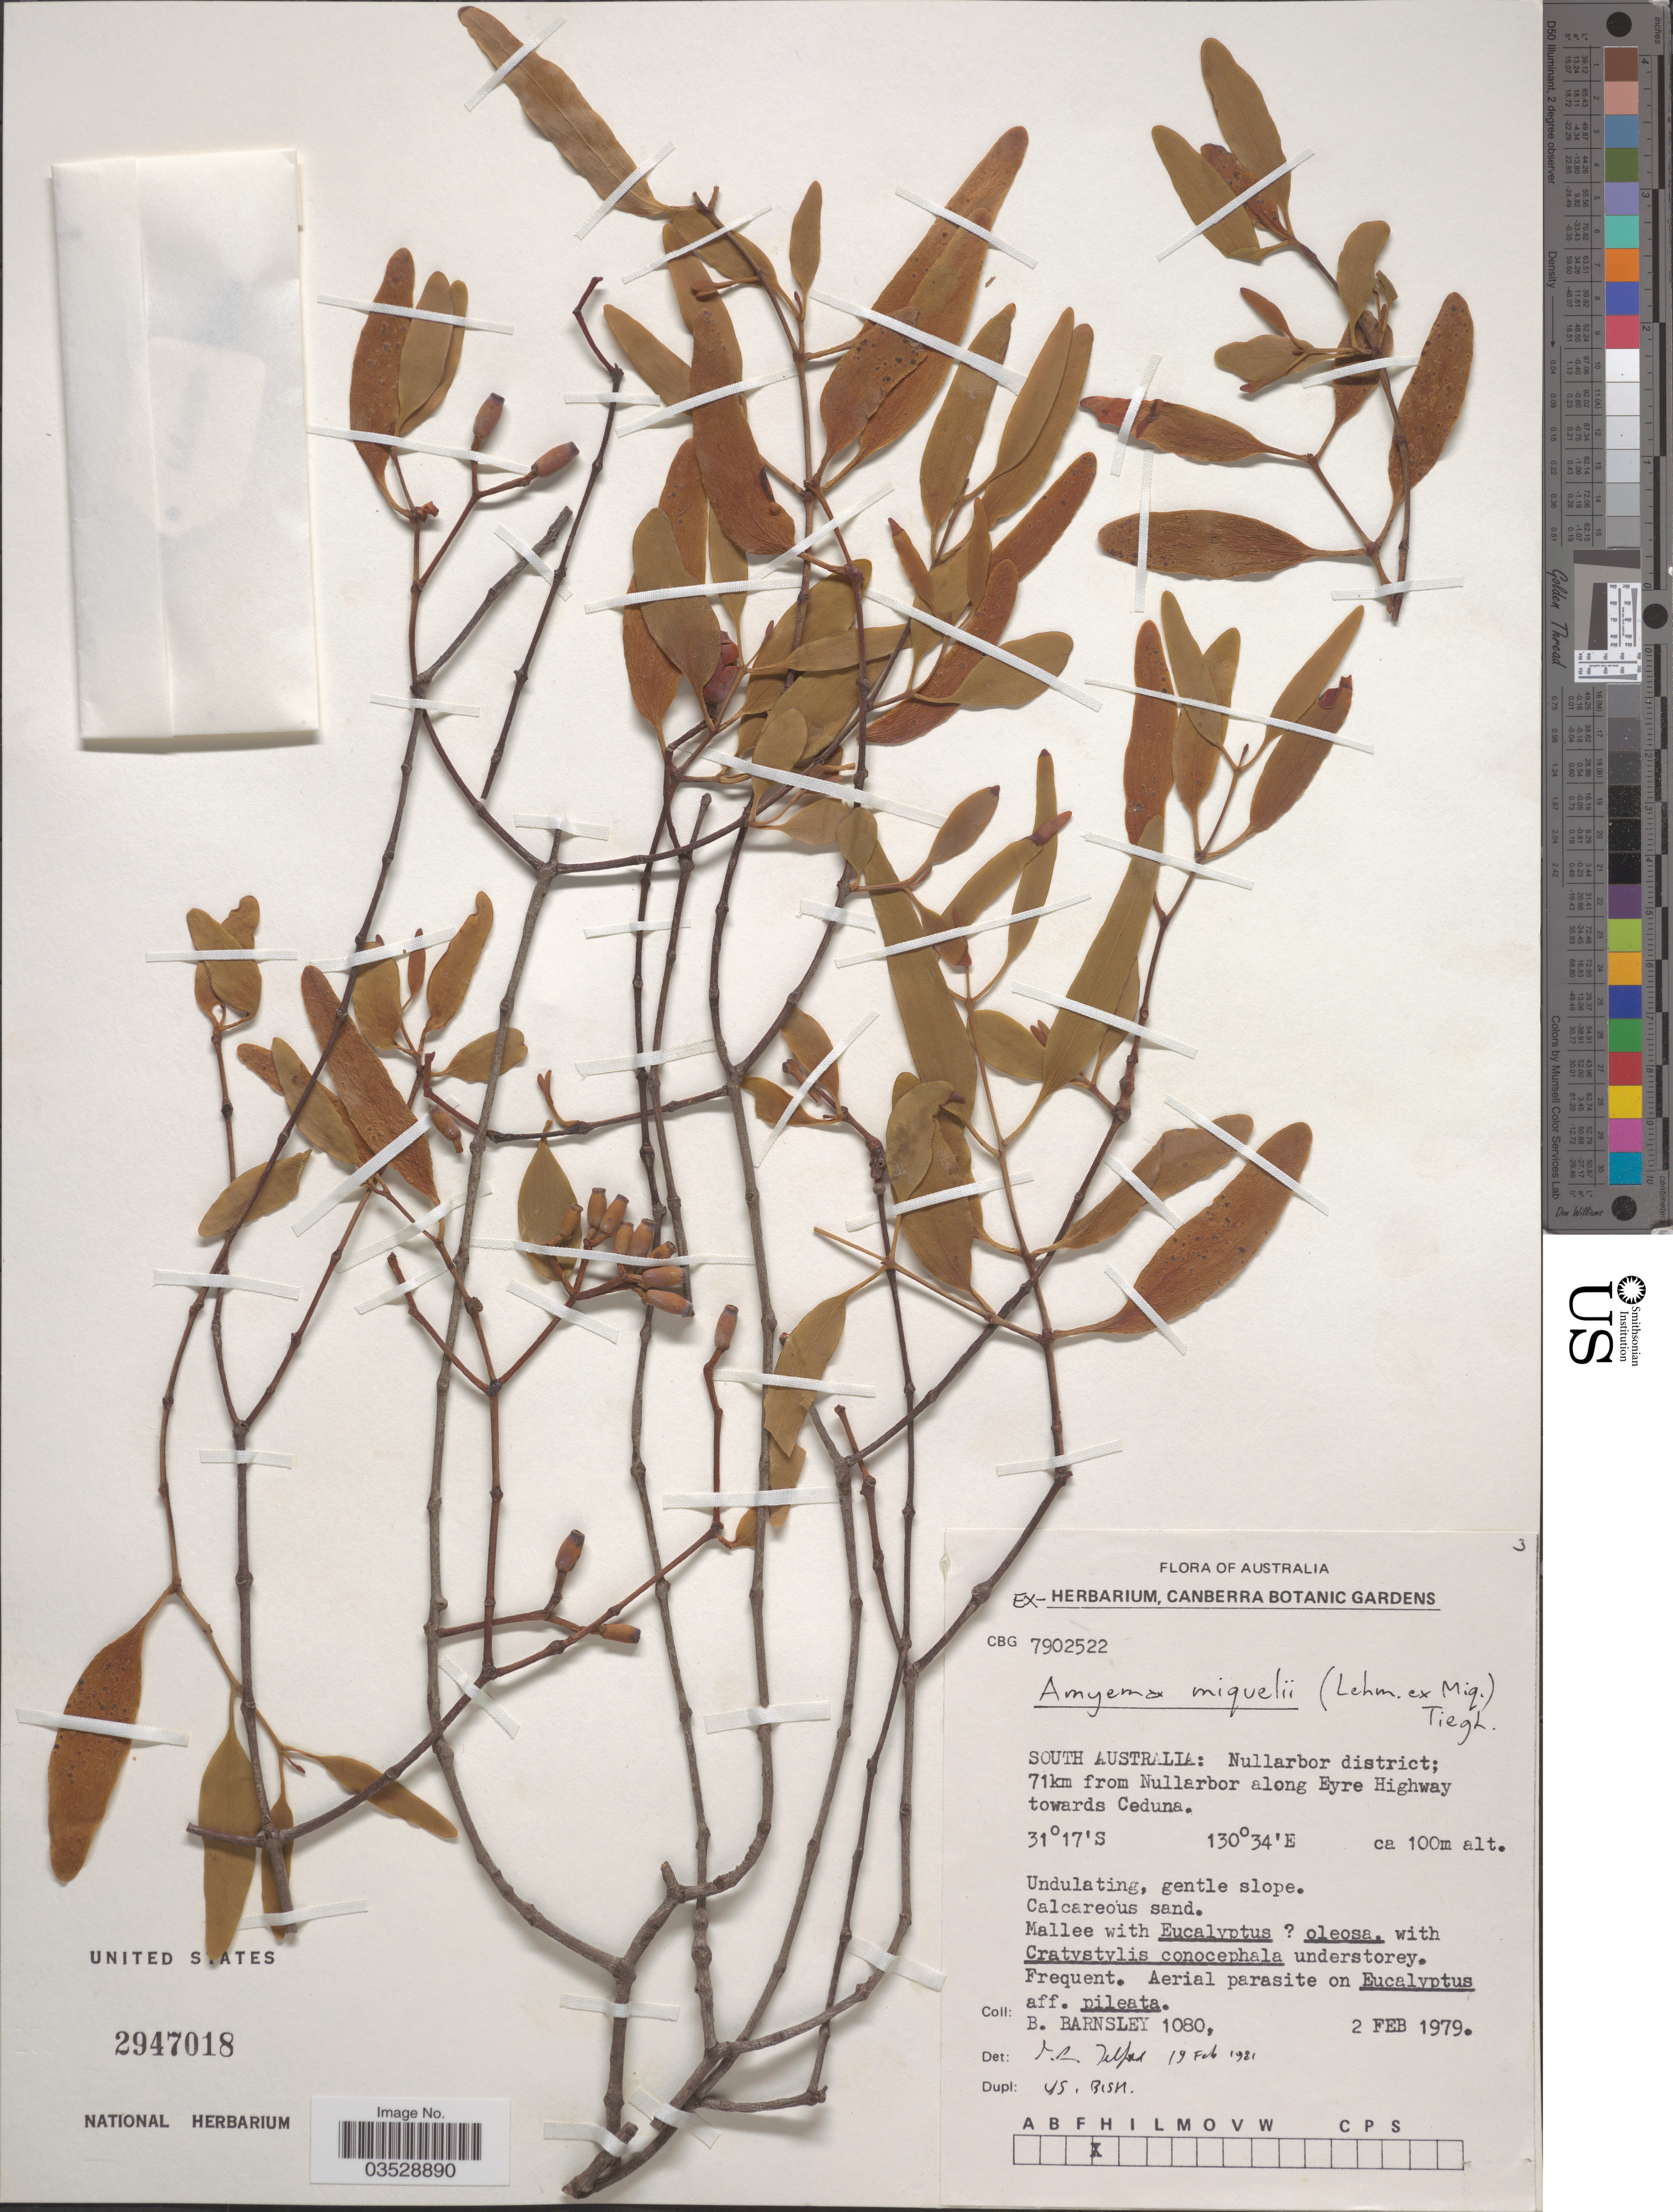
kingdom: Plantae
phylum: Tracheophyta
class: Magnoliopsida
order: Santalales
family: Loranthaceae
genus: Amyema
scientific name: Amyema miquelii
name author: (Lehm. ex Miq.) Tiegh.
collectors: B. Barnsley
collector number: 1080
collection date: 1979-02-02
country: Australia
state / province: South Australia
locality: Nullarbor district; 71km from Nullarbor along Eyre Highway towards Ceduna.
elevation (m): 100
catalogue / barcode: US 2947018